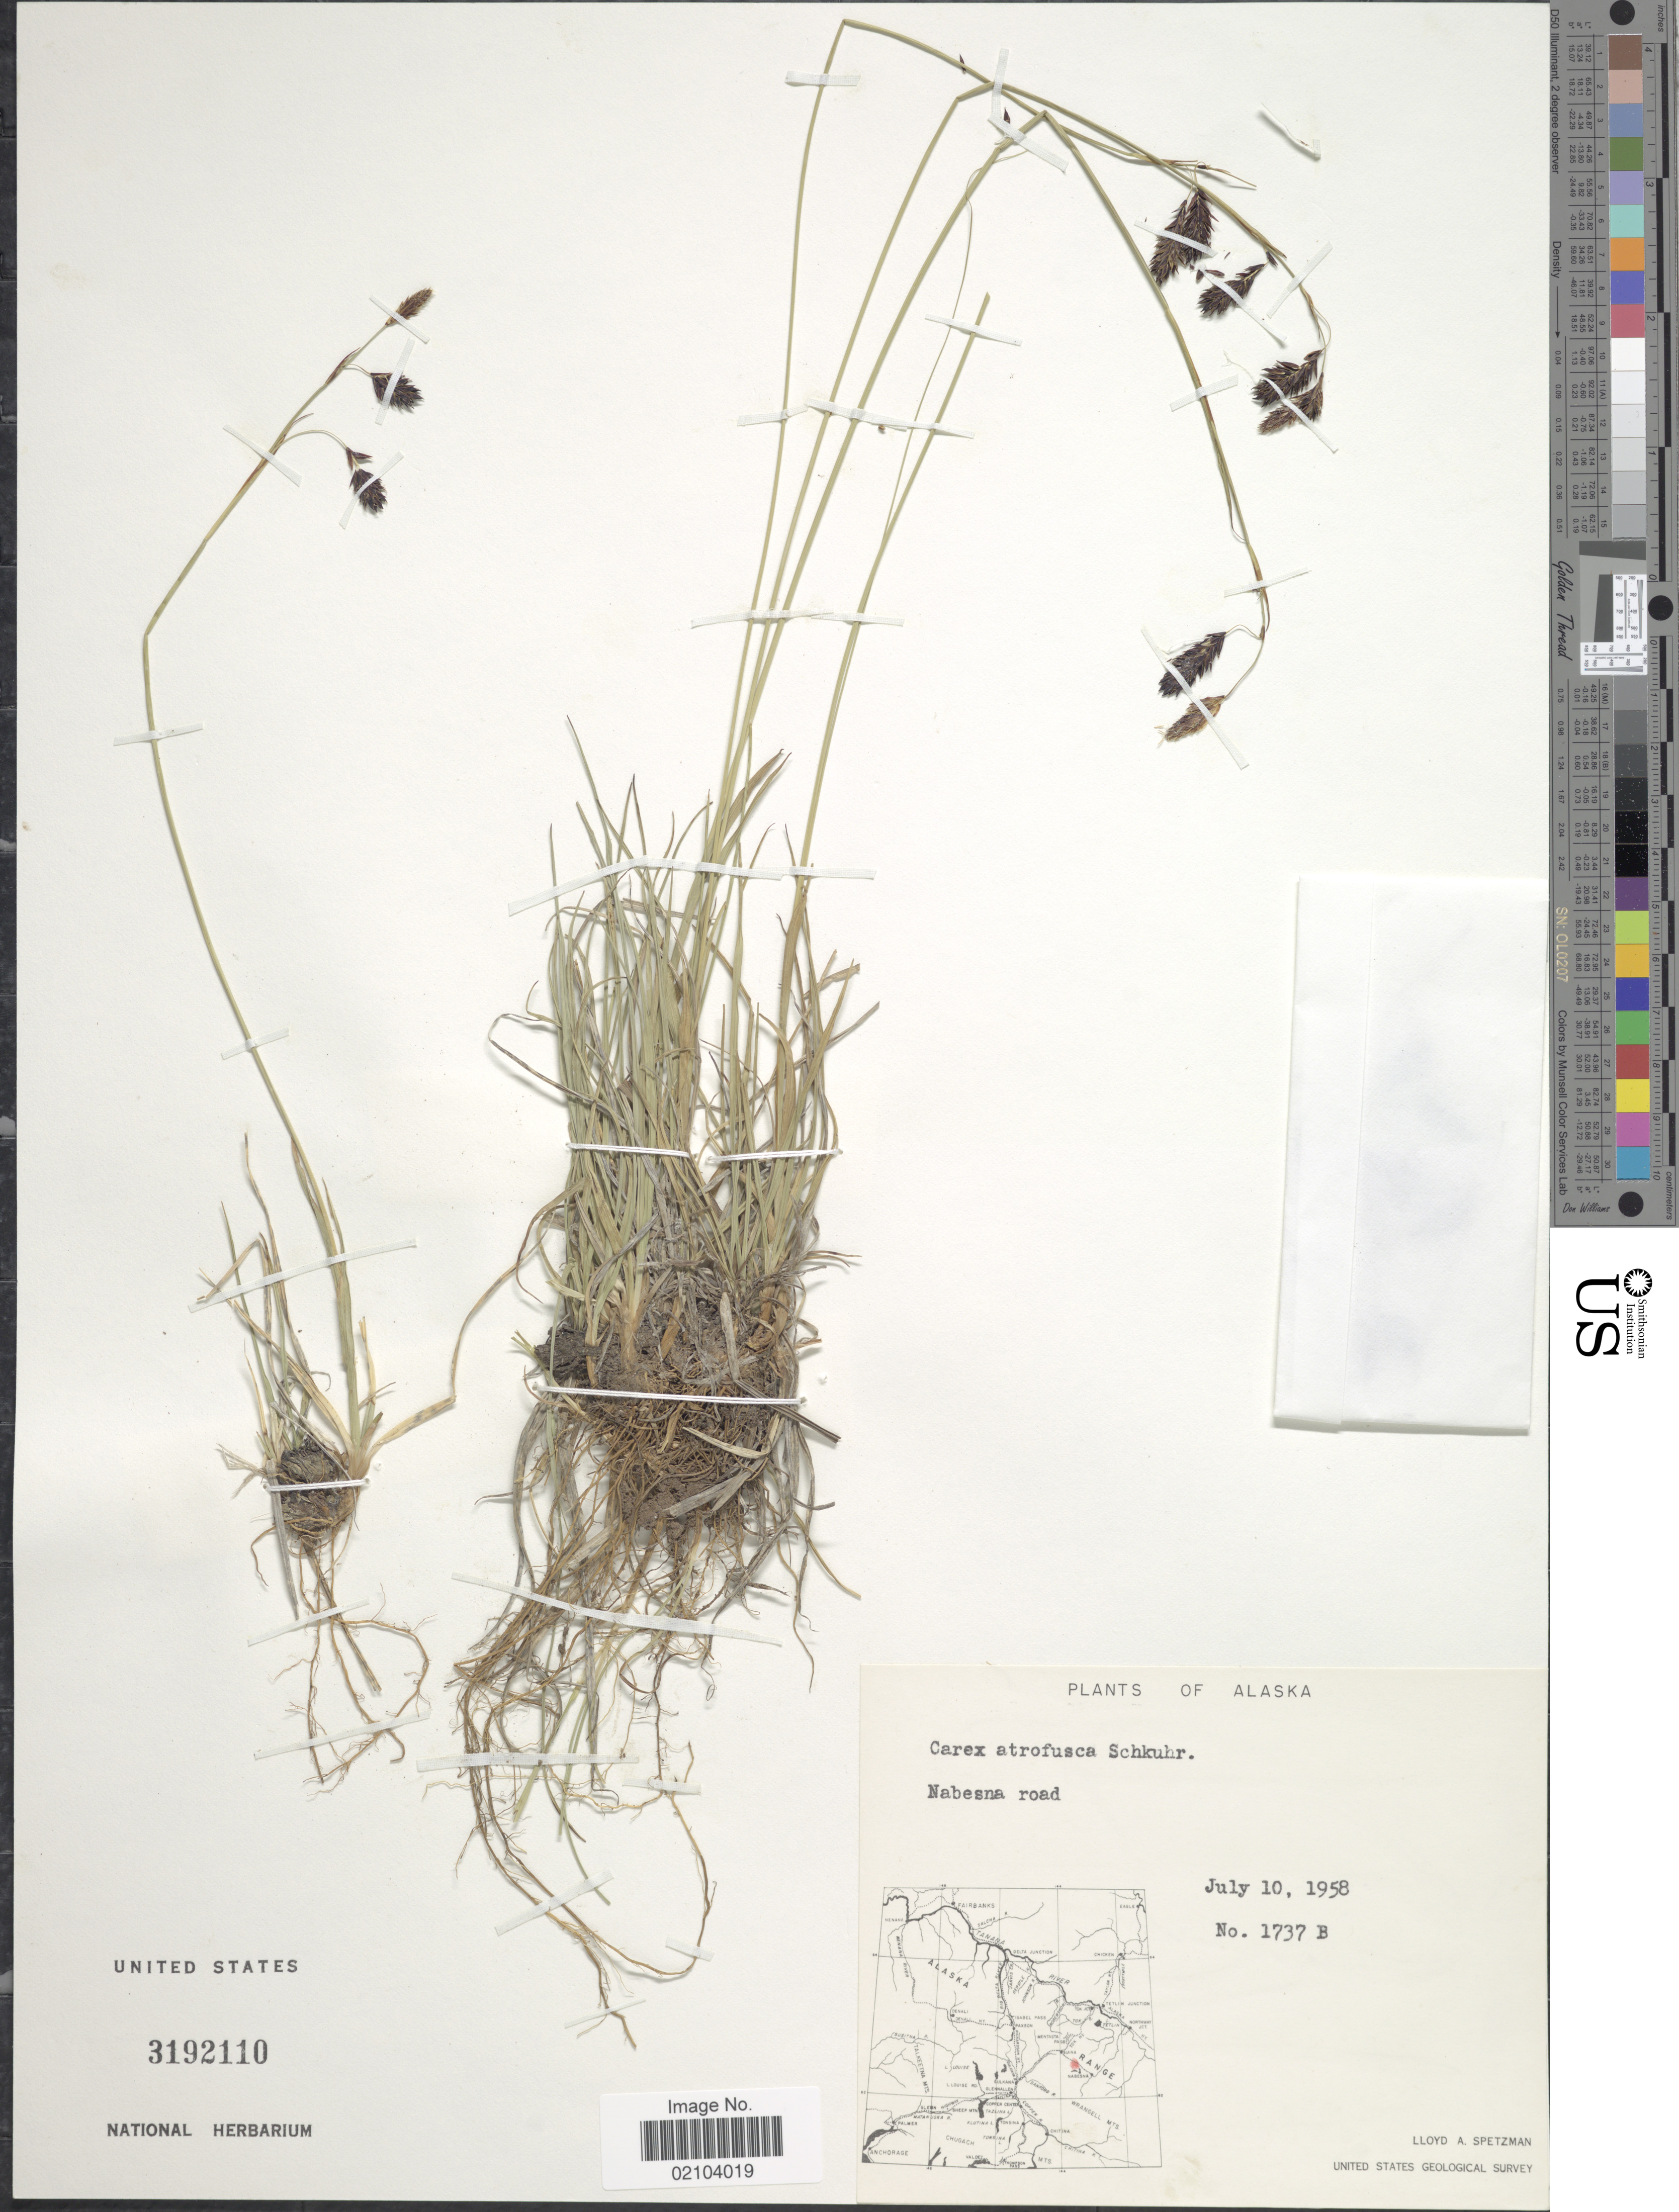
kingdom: Plantae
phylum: Tracheophyta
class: Liliopsida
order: Poales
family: Cyperaceae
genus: Carex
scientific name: Carex atrofusca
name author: Schkuhr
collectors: L. Spetzman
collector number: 1737B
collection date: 1958-07-10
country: United States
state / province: Alaska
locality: Nabesna road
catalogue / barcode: US 3192110